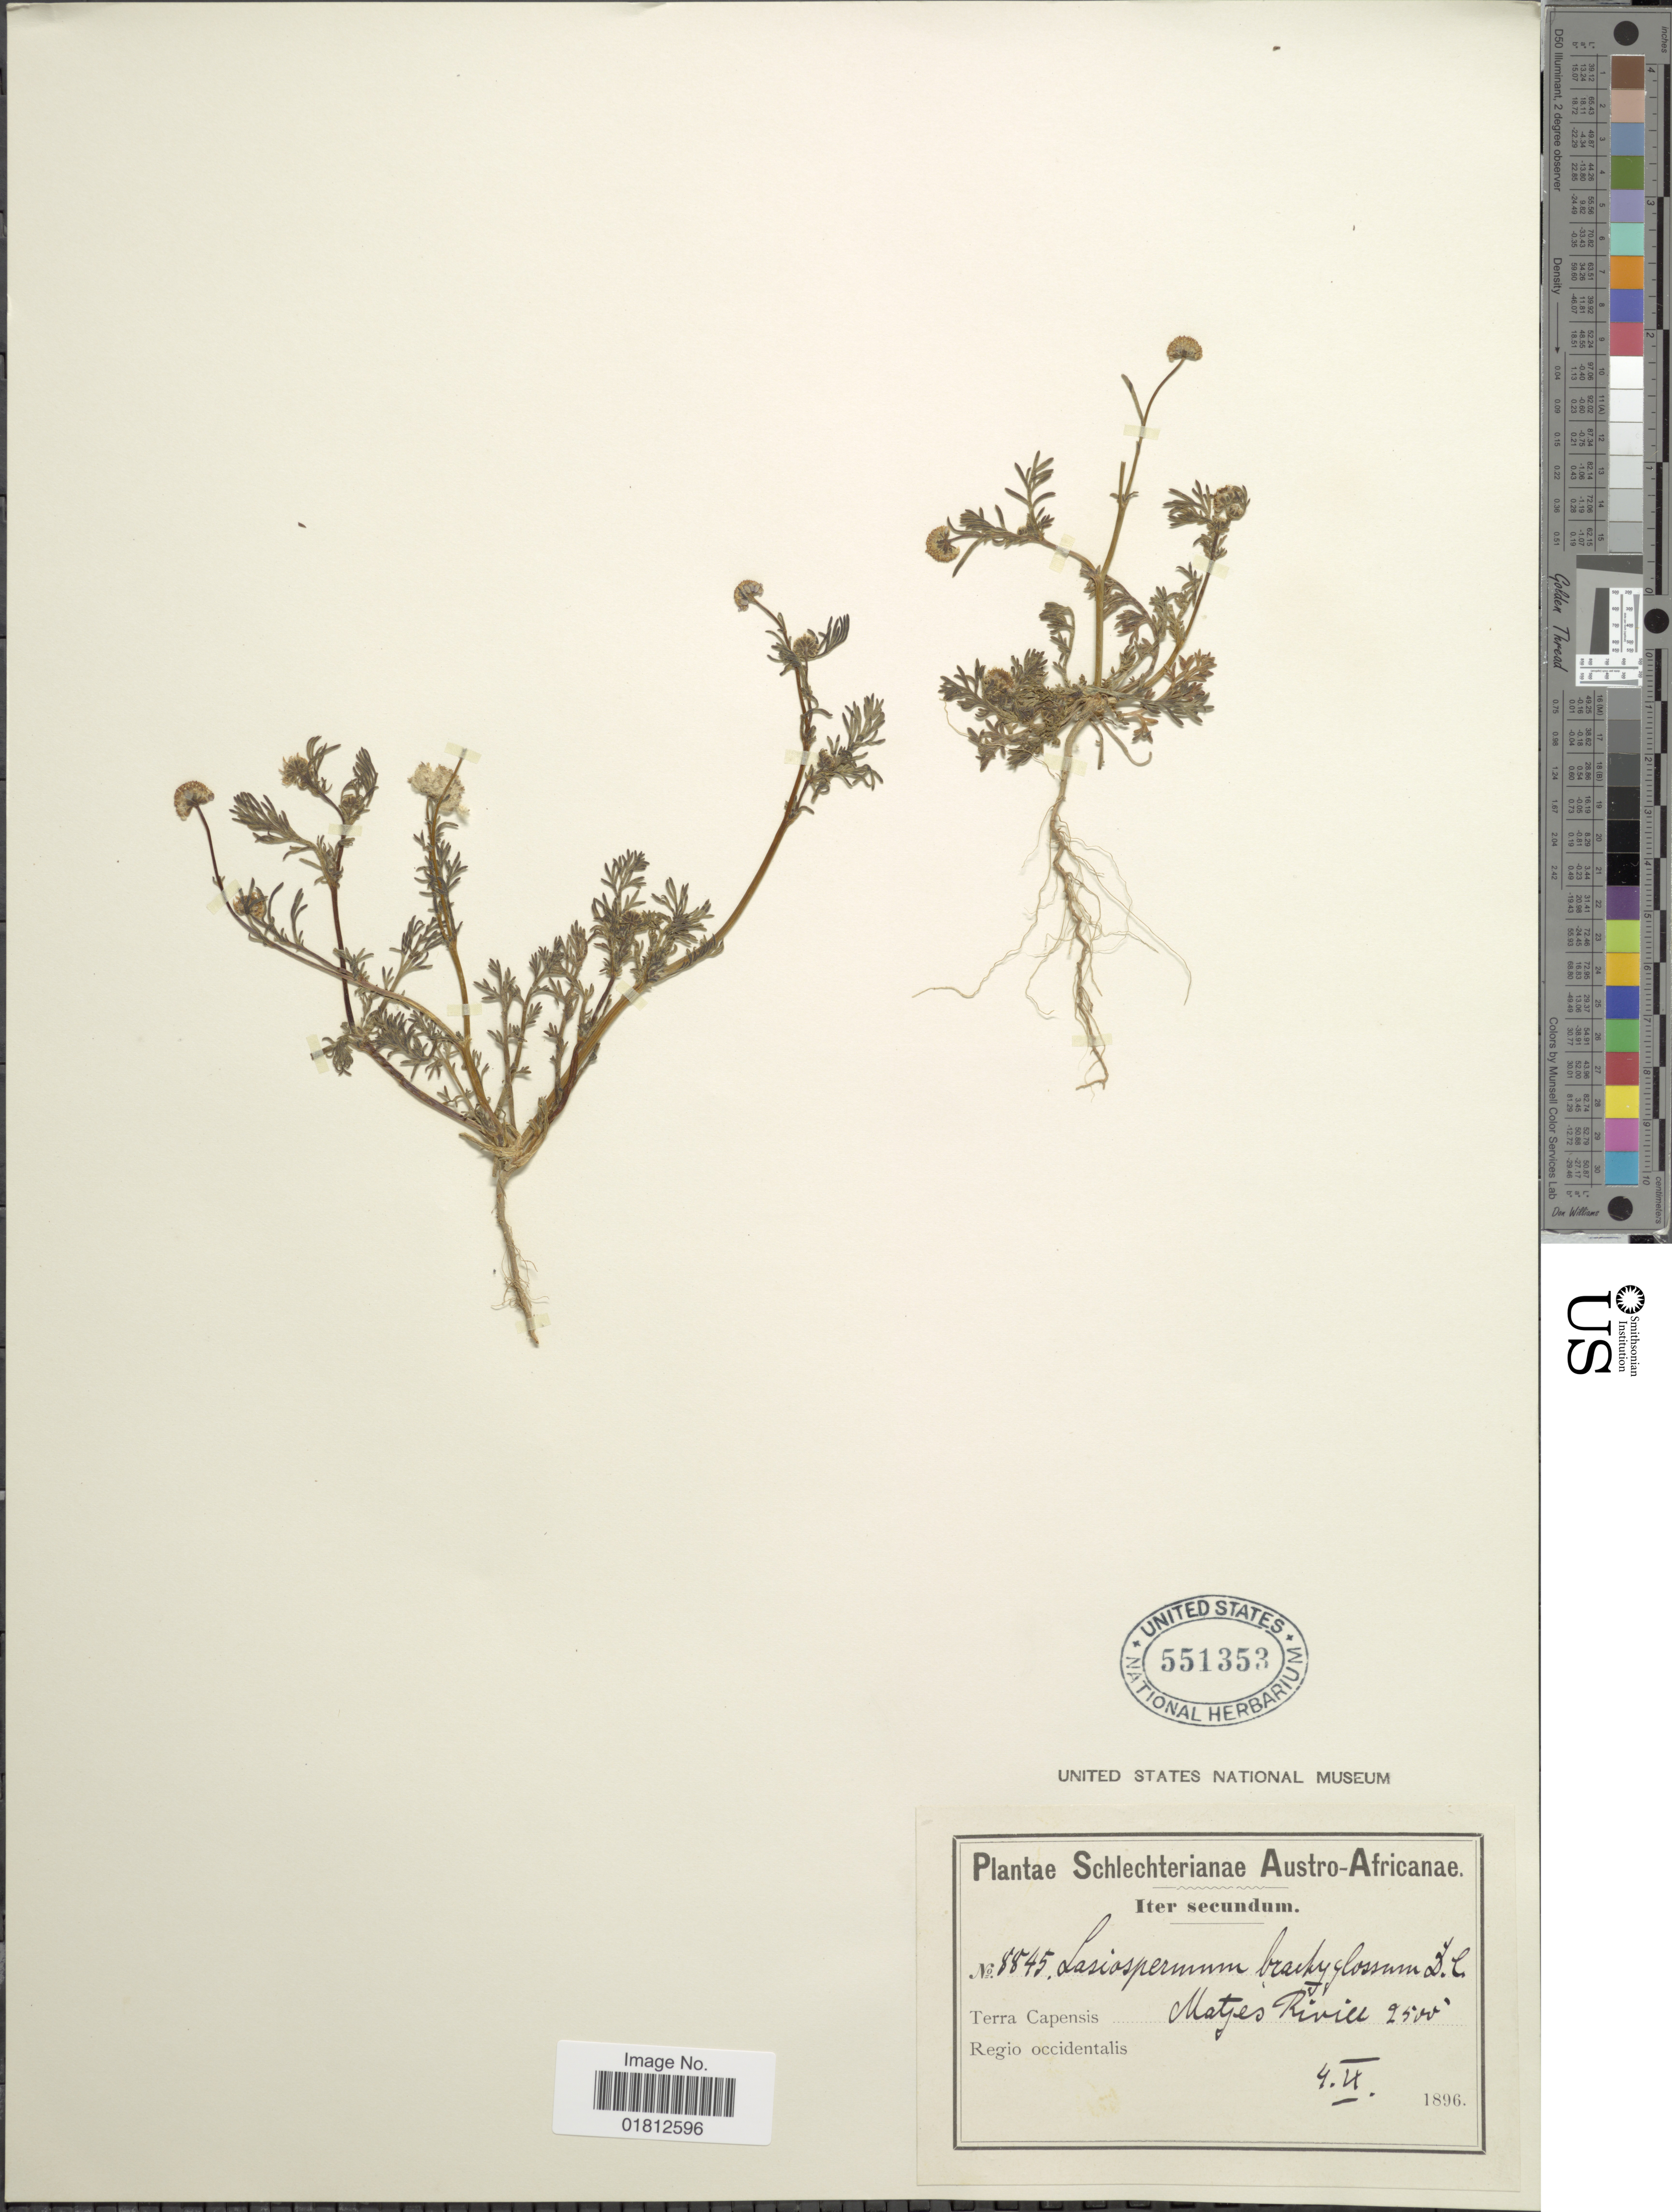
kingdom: Plantae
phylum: Tracheophyta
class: Magnoliopsida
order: Asterales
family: Asteraceae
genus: Lasiospermum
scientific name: Lasiospermum brachyglossum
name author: DC.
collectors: Schlechter, --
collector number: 8845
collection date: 1896-09-04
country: South Africa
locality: Austro-Africanae, Matjes Rivier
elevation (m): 762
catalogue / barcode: US 551353